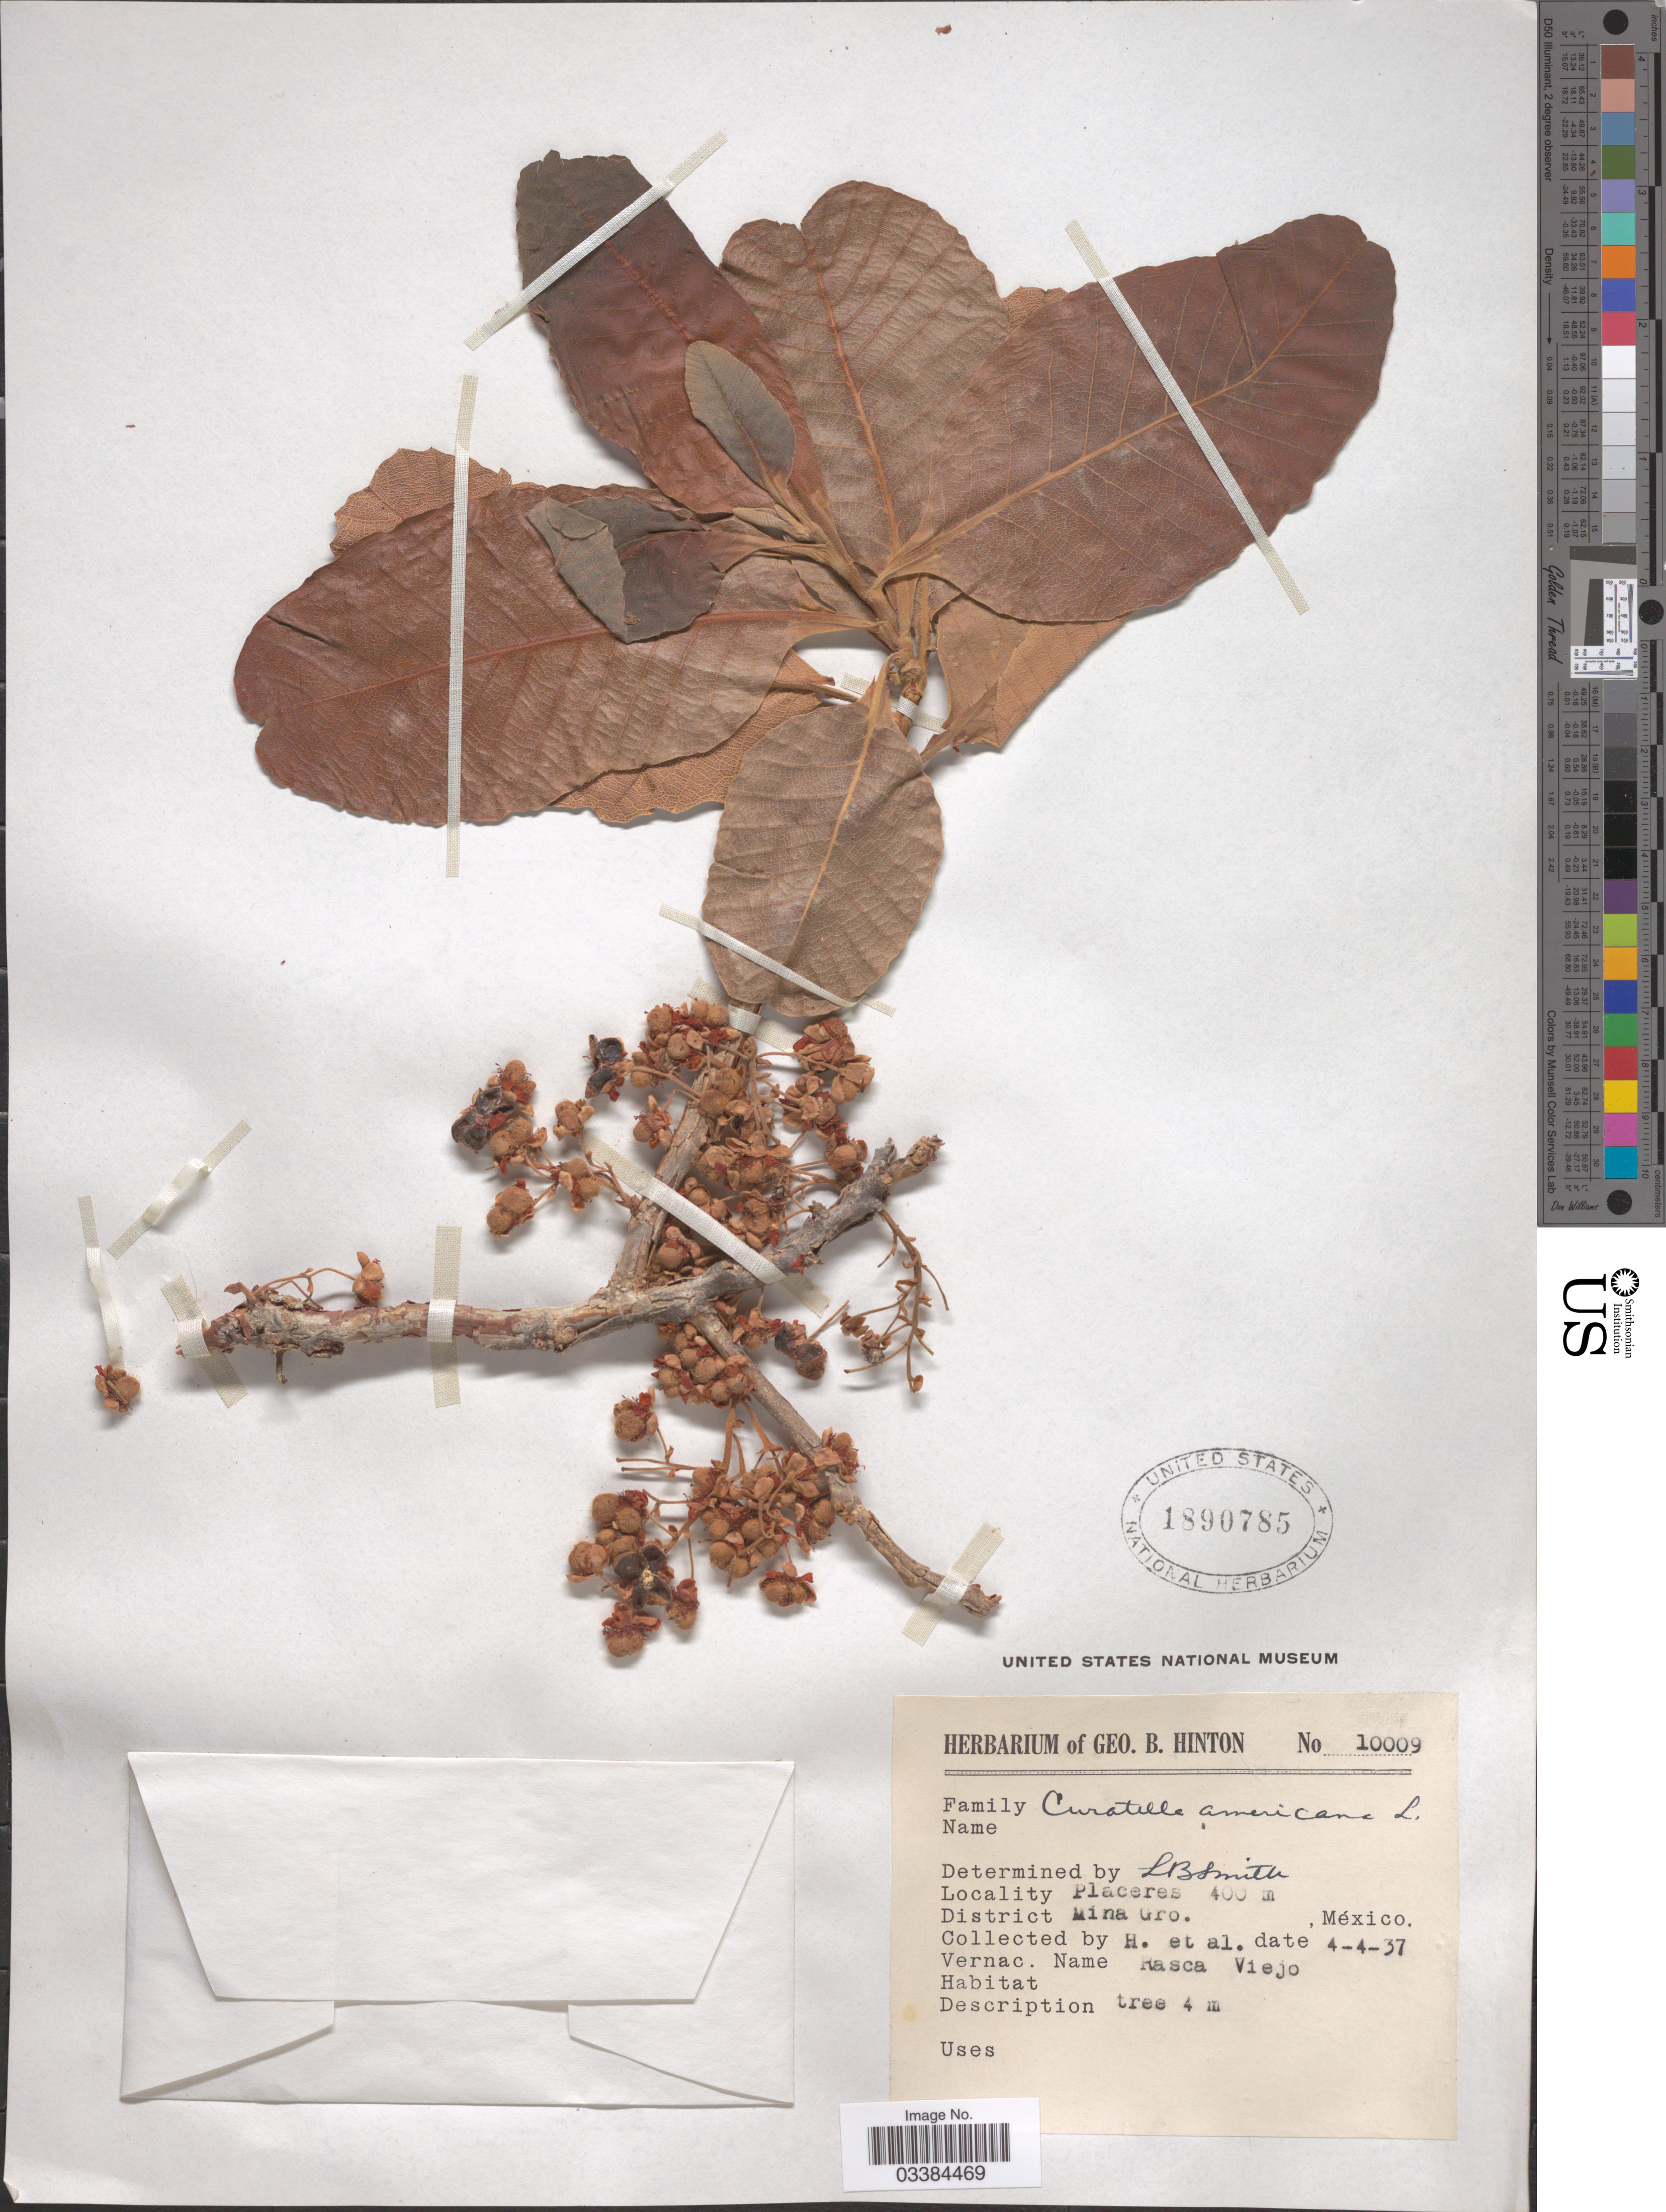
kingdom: Plantae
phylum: Tracheophyta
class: Magnoliopsida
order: Dilleniales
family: Dilleniaceae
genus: Curatella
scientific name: Curatella americana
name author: L.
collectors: G. B. Hinton & et al.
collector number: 10009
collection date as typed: Transcribed d/m/y: 4/4/37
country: Mexico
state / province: Guerrero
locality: Placeres, District Mina.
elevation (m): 400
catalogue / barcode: US 1890785